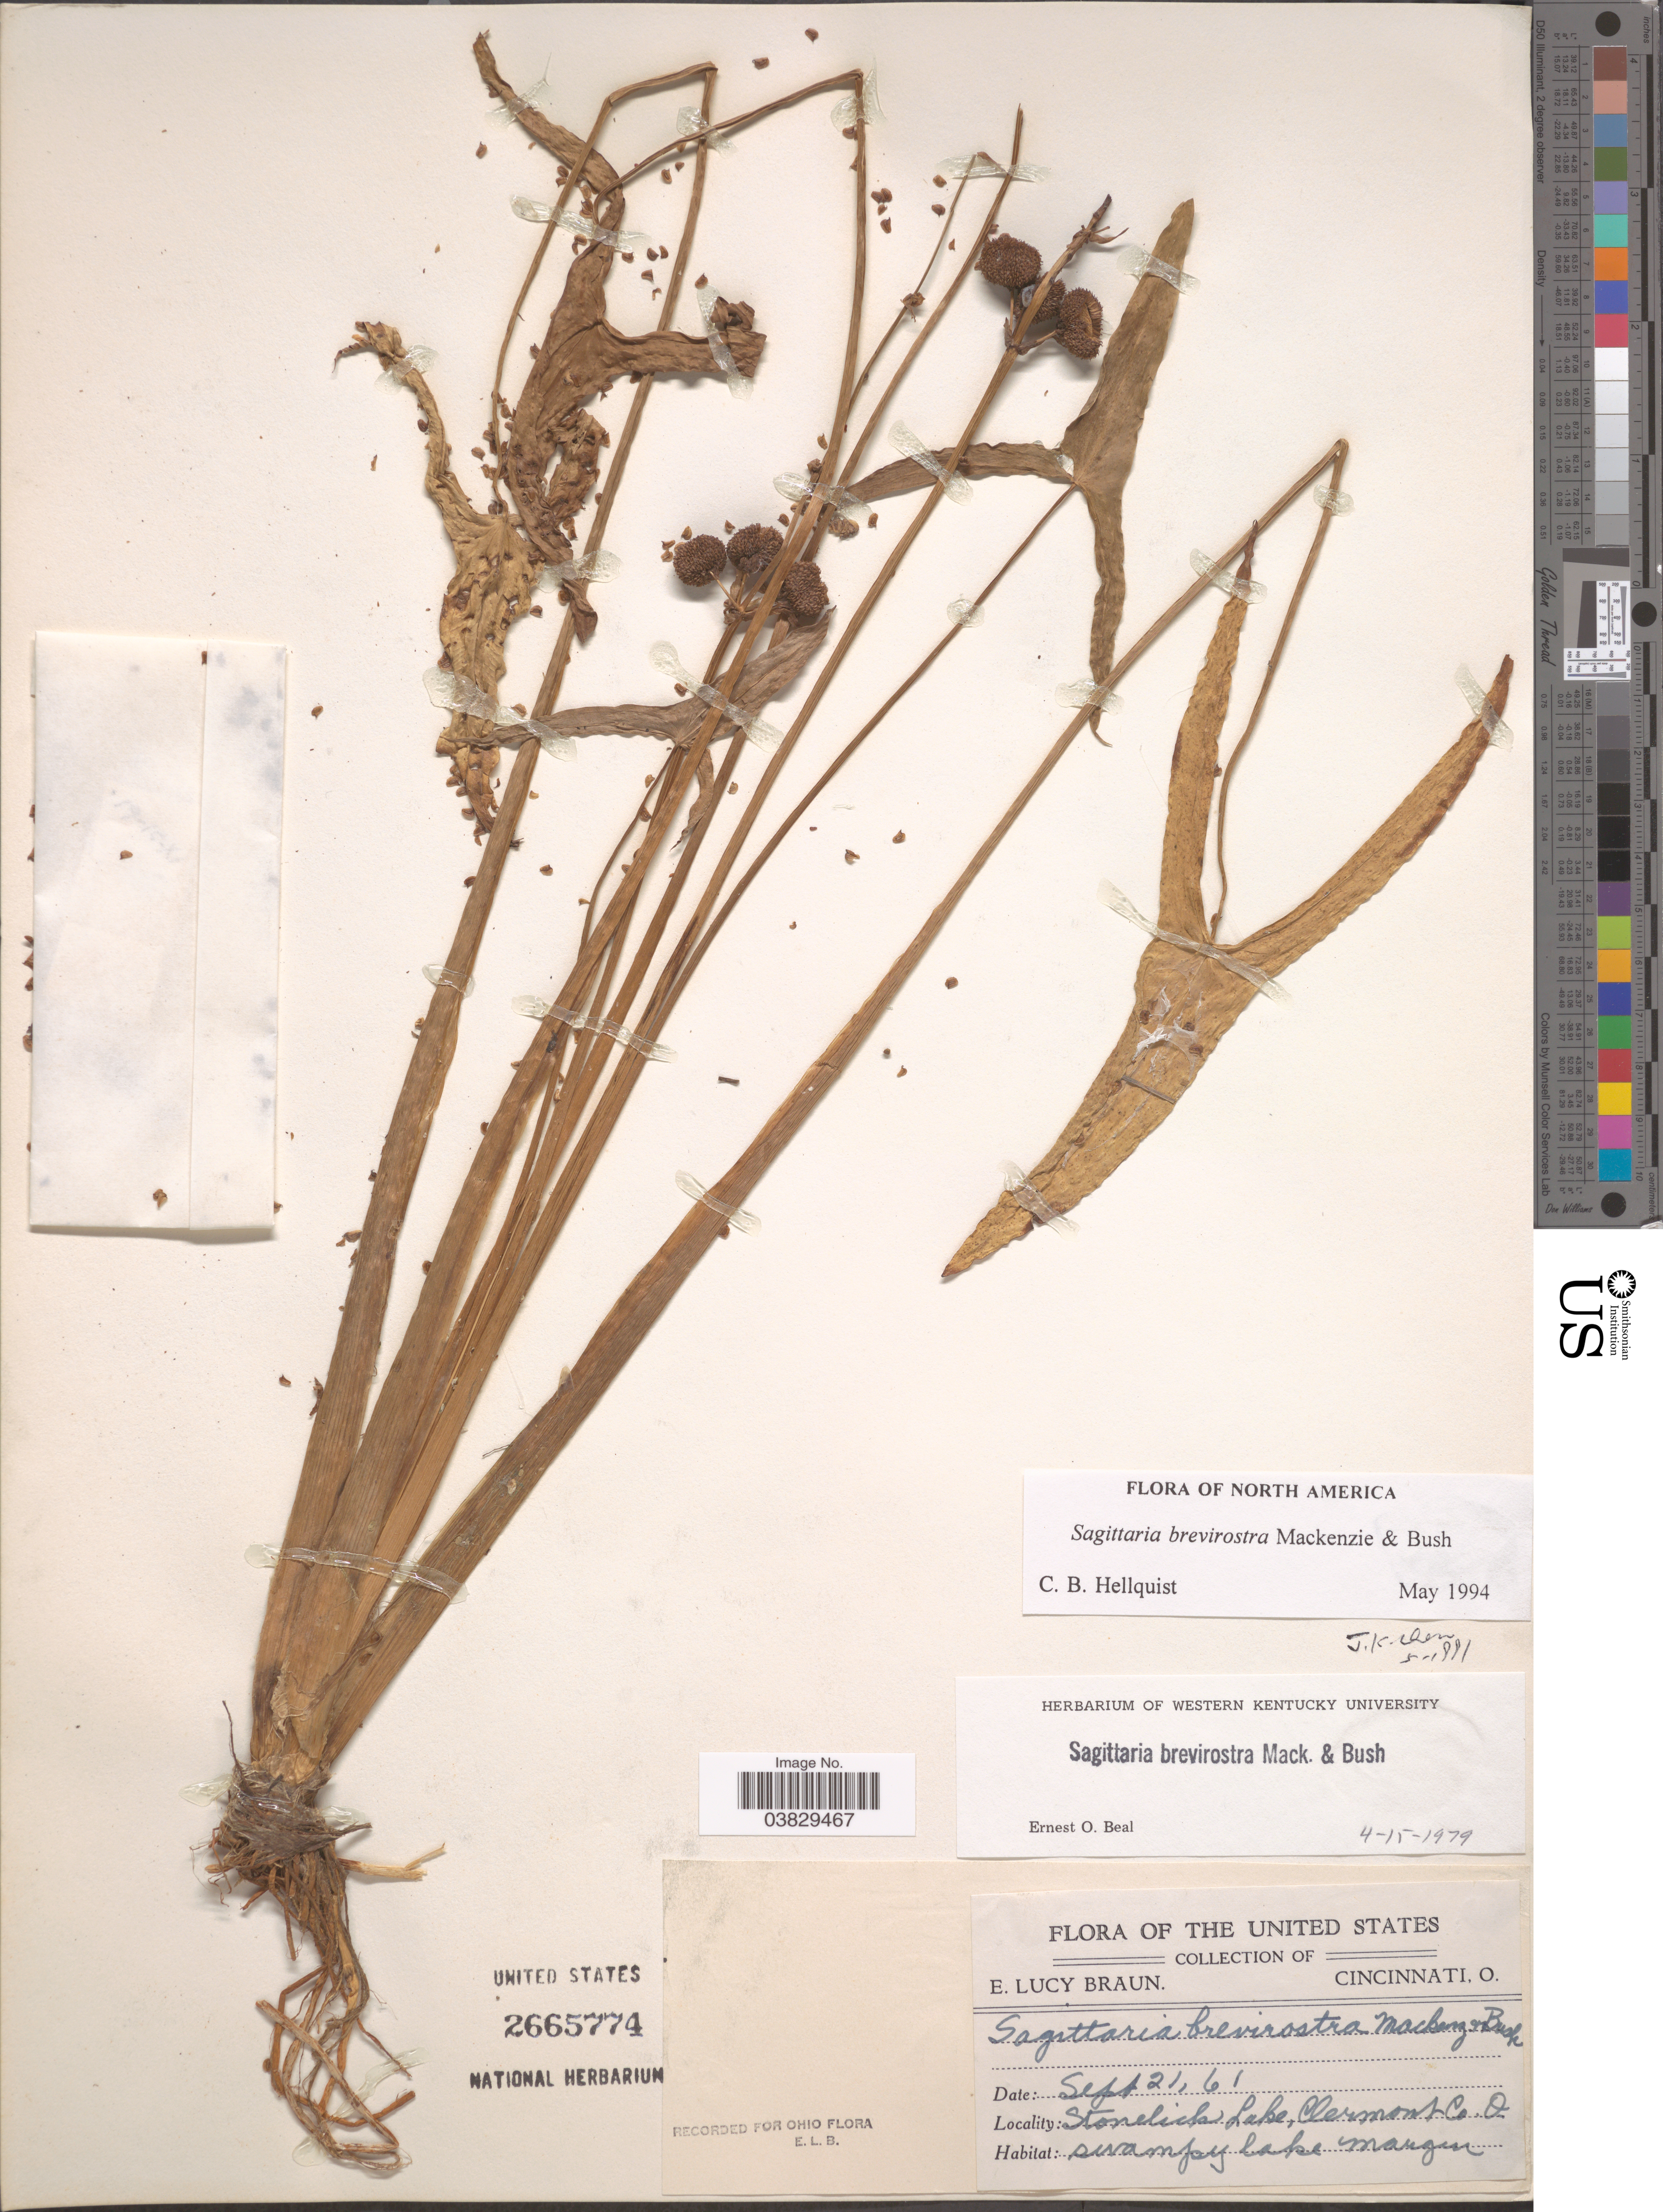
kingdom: Plantae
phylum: Tracheophyta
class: Liliopsida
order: Alismatales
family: Alismataceae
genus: Sagittaria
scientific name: Sagittaria brevirostra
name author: Mack. & Bush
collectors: E. L. Braun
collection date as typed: Transcribed d/m/y: 21/9/61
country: United States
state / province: Ohio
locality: Stonelick Lake, Clermont Co.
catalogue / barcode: US 2665774